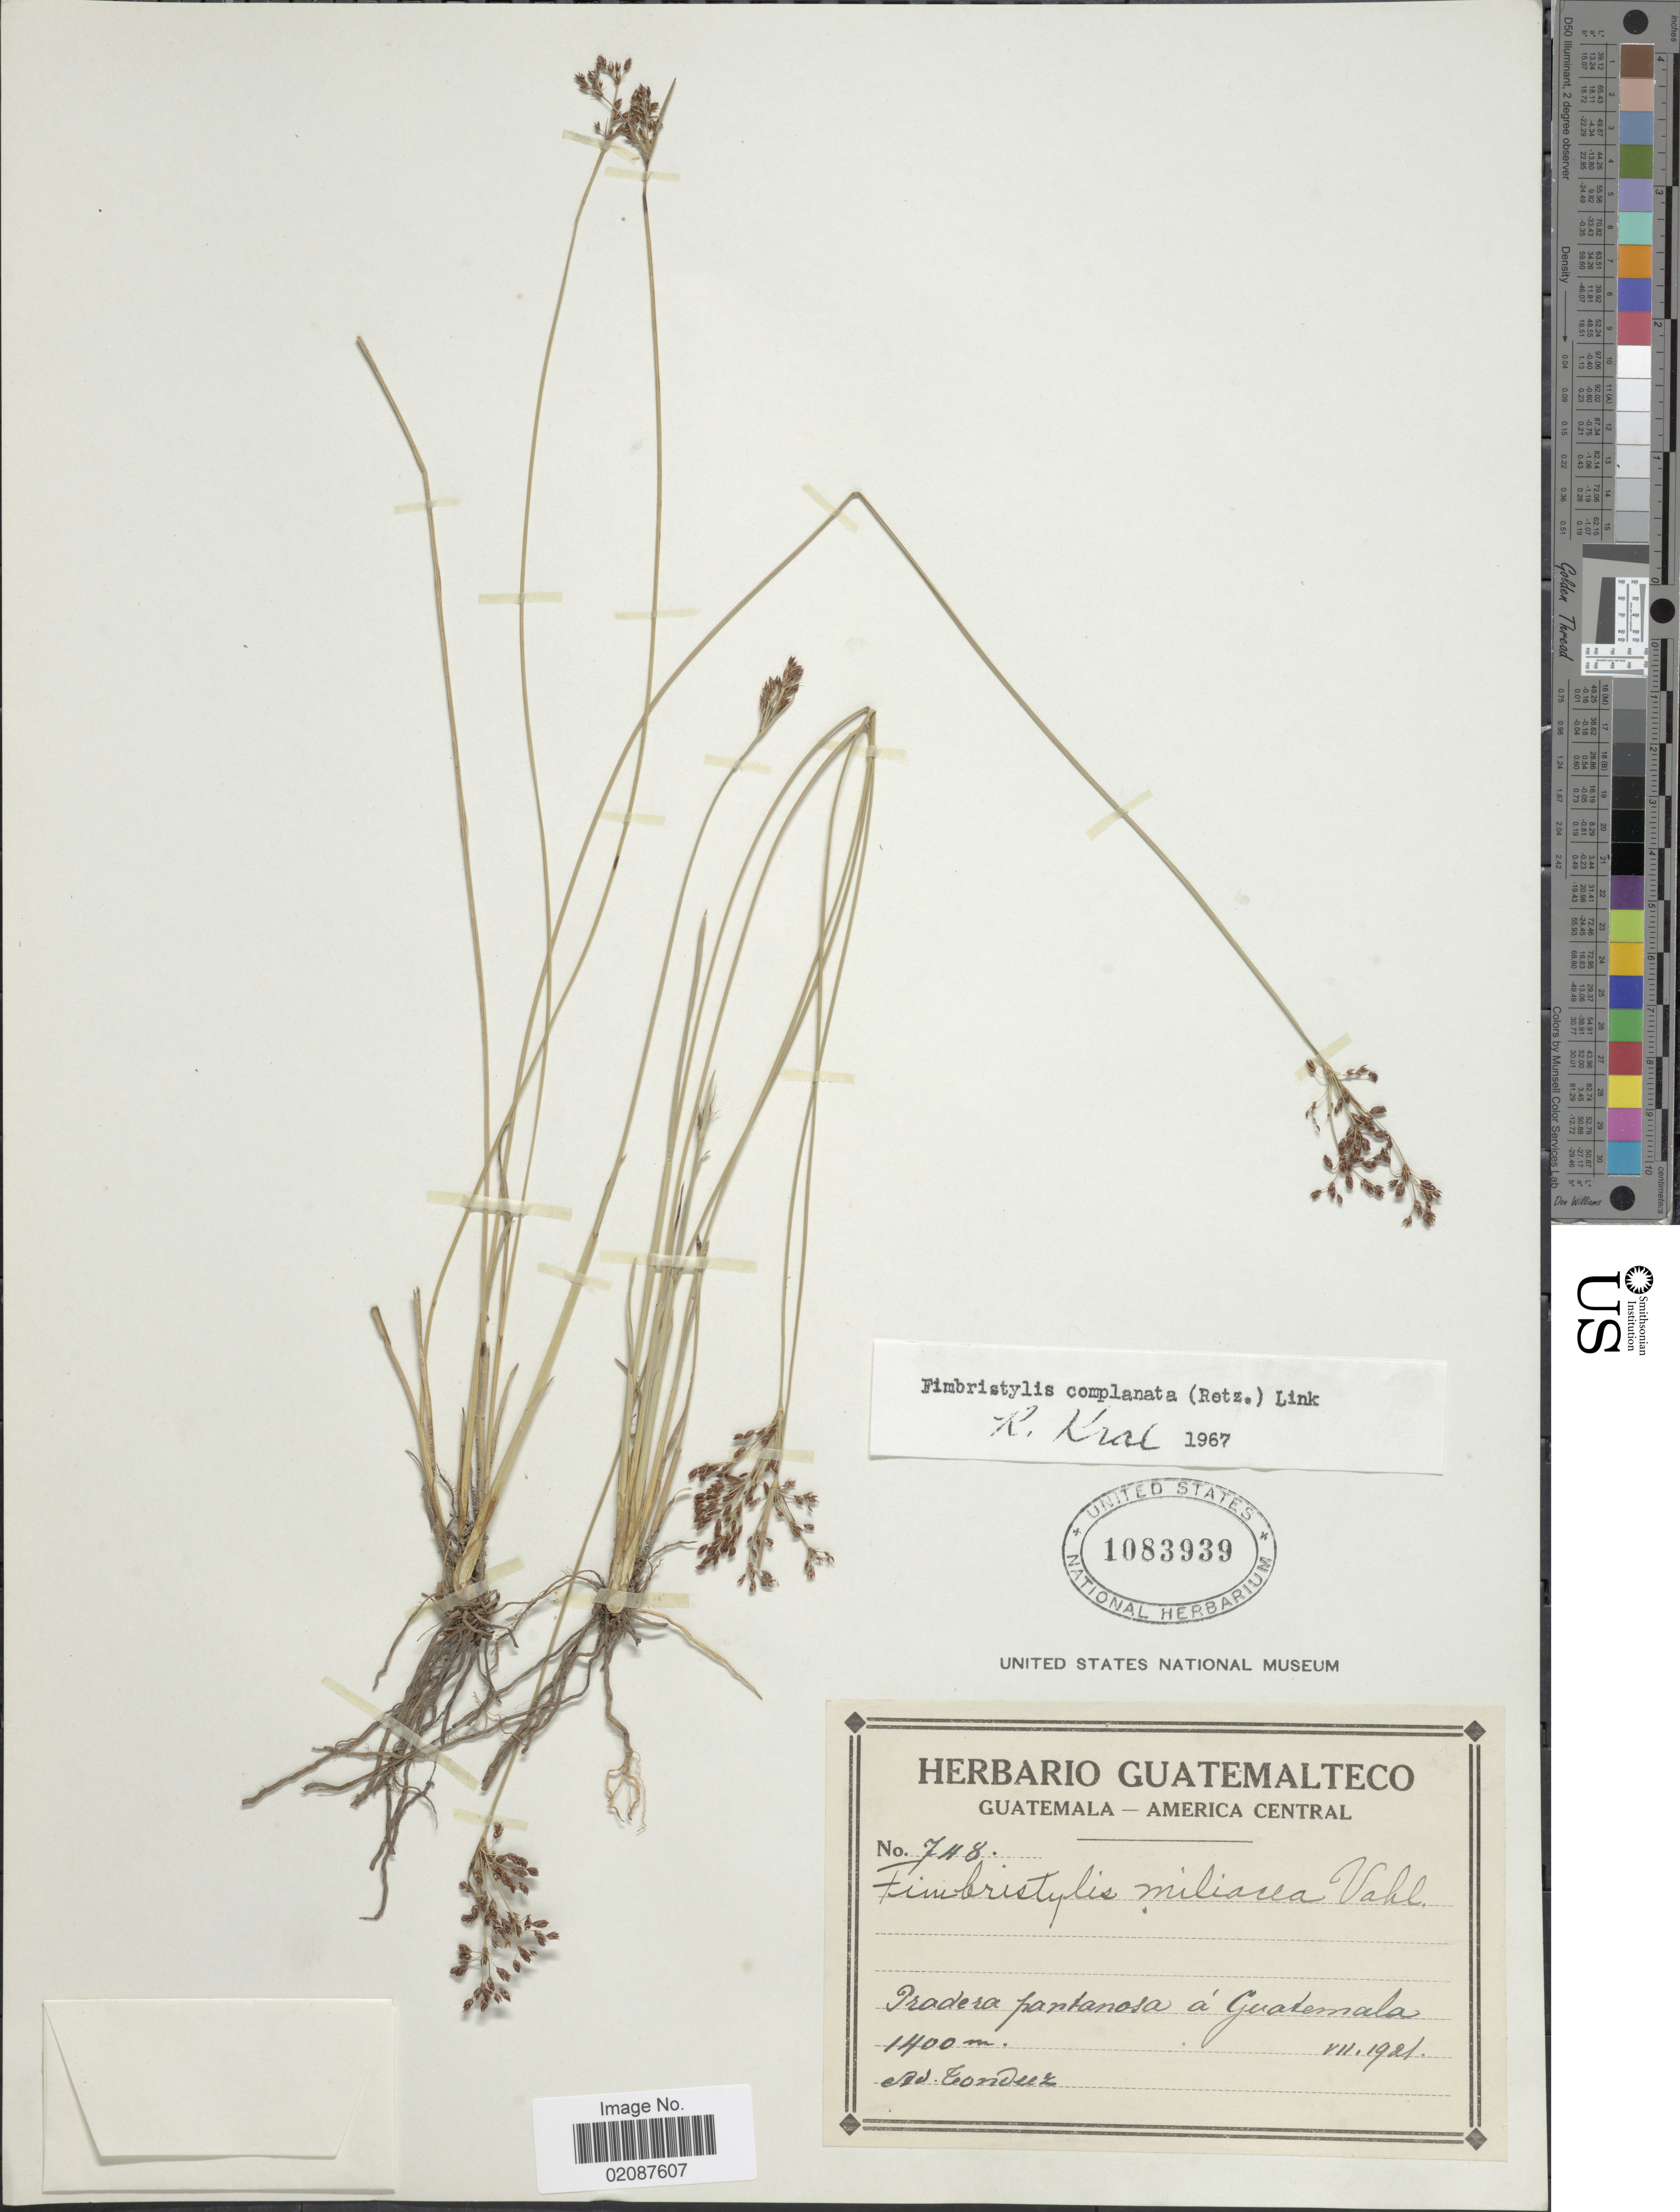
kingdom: Plantae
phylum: Tracheophyta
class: Liliopsida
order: Poales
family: Cyperaceae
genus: Fimbristylis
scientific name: Fimbristylis complanata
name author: (Retz.) Link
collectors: A. Tonduz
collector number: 748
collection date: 1921-07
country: Guatemala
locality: Pradera pantanosa a Guatemala.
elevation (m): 1400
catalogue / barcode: US 1083939